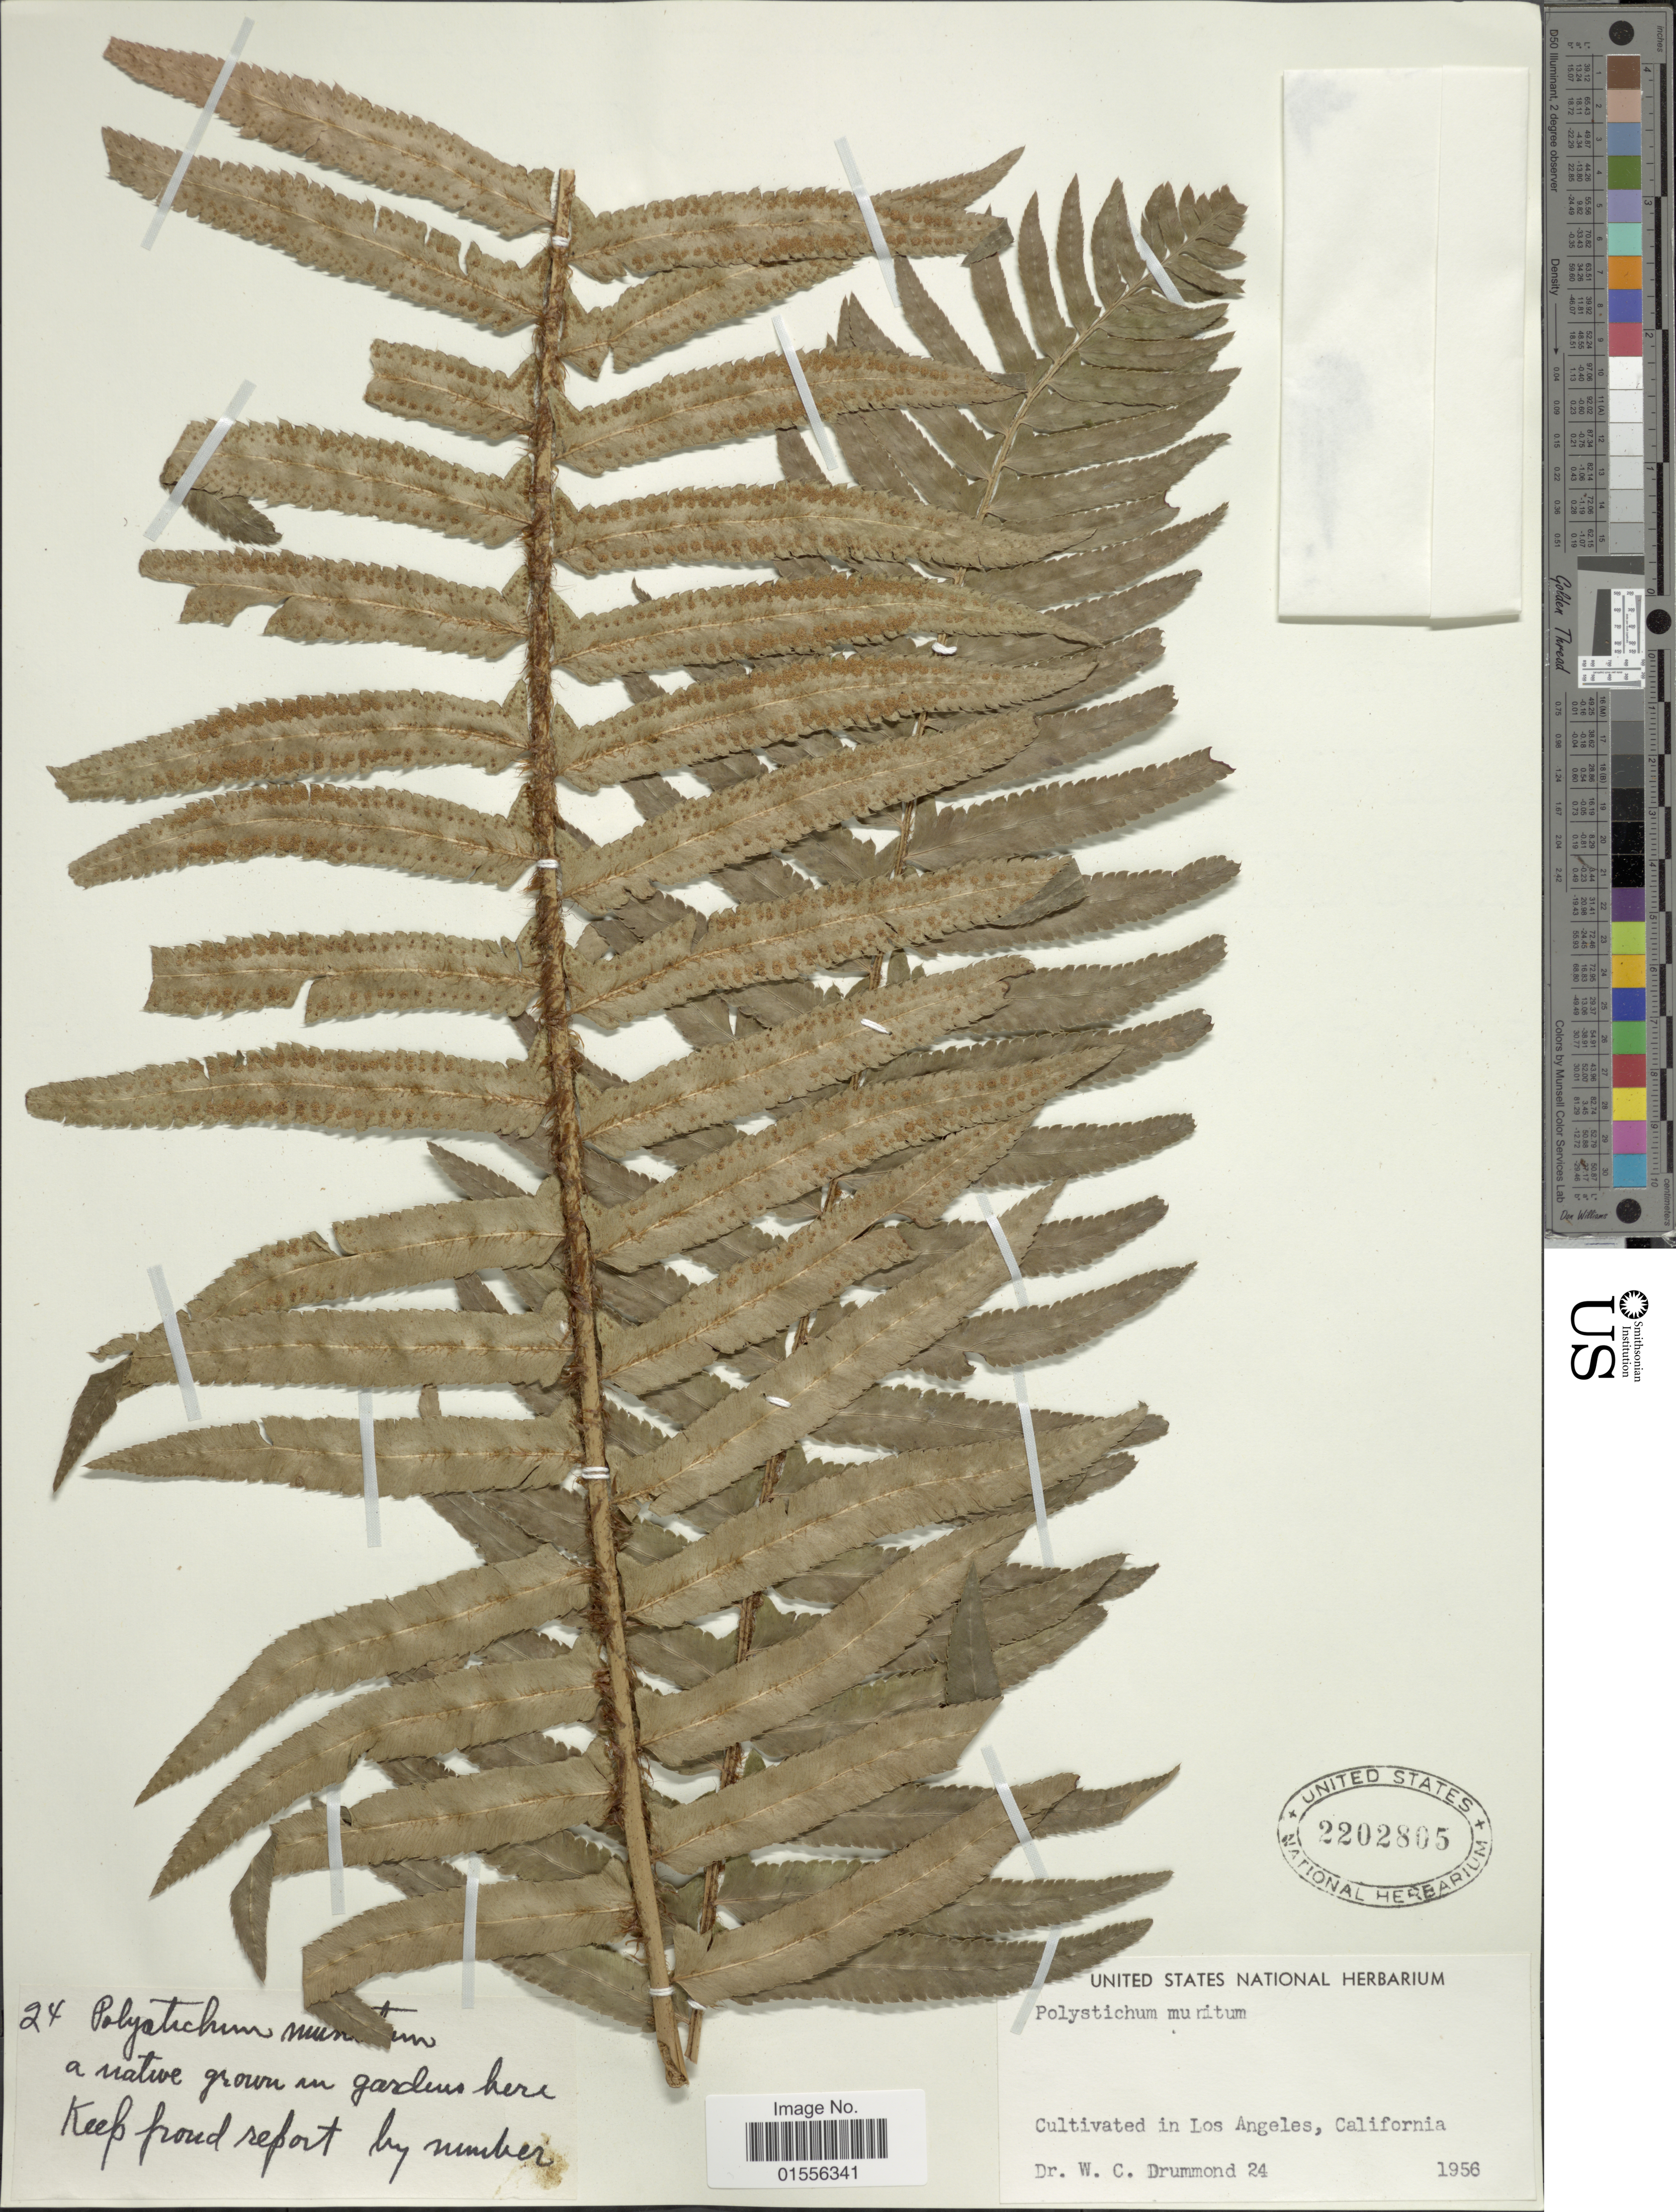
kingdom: Plantae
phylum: Tracheophyta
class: Polypodiopsida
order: Polypodiales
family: Dryopteridaceae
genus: Polystichum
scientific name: Polystichum munitum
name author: (Kaulf.) C. Presl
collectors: W. Drummond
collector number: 24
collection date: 1956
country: United States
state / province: California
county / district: Los Angeles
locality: In Los Angeles, California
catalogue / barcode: US 2202805